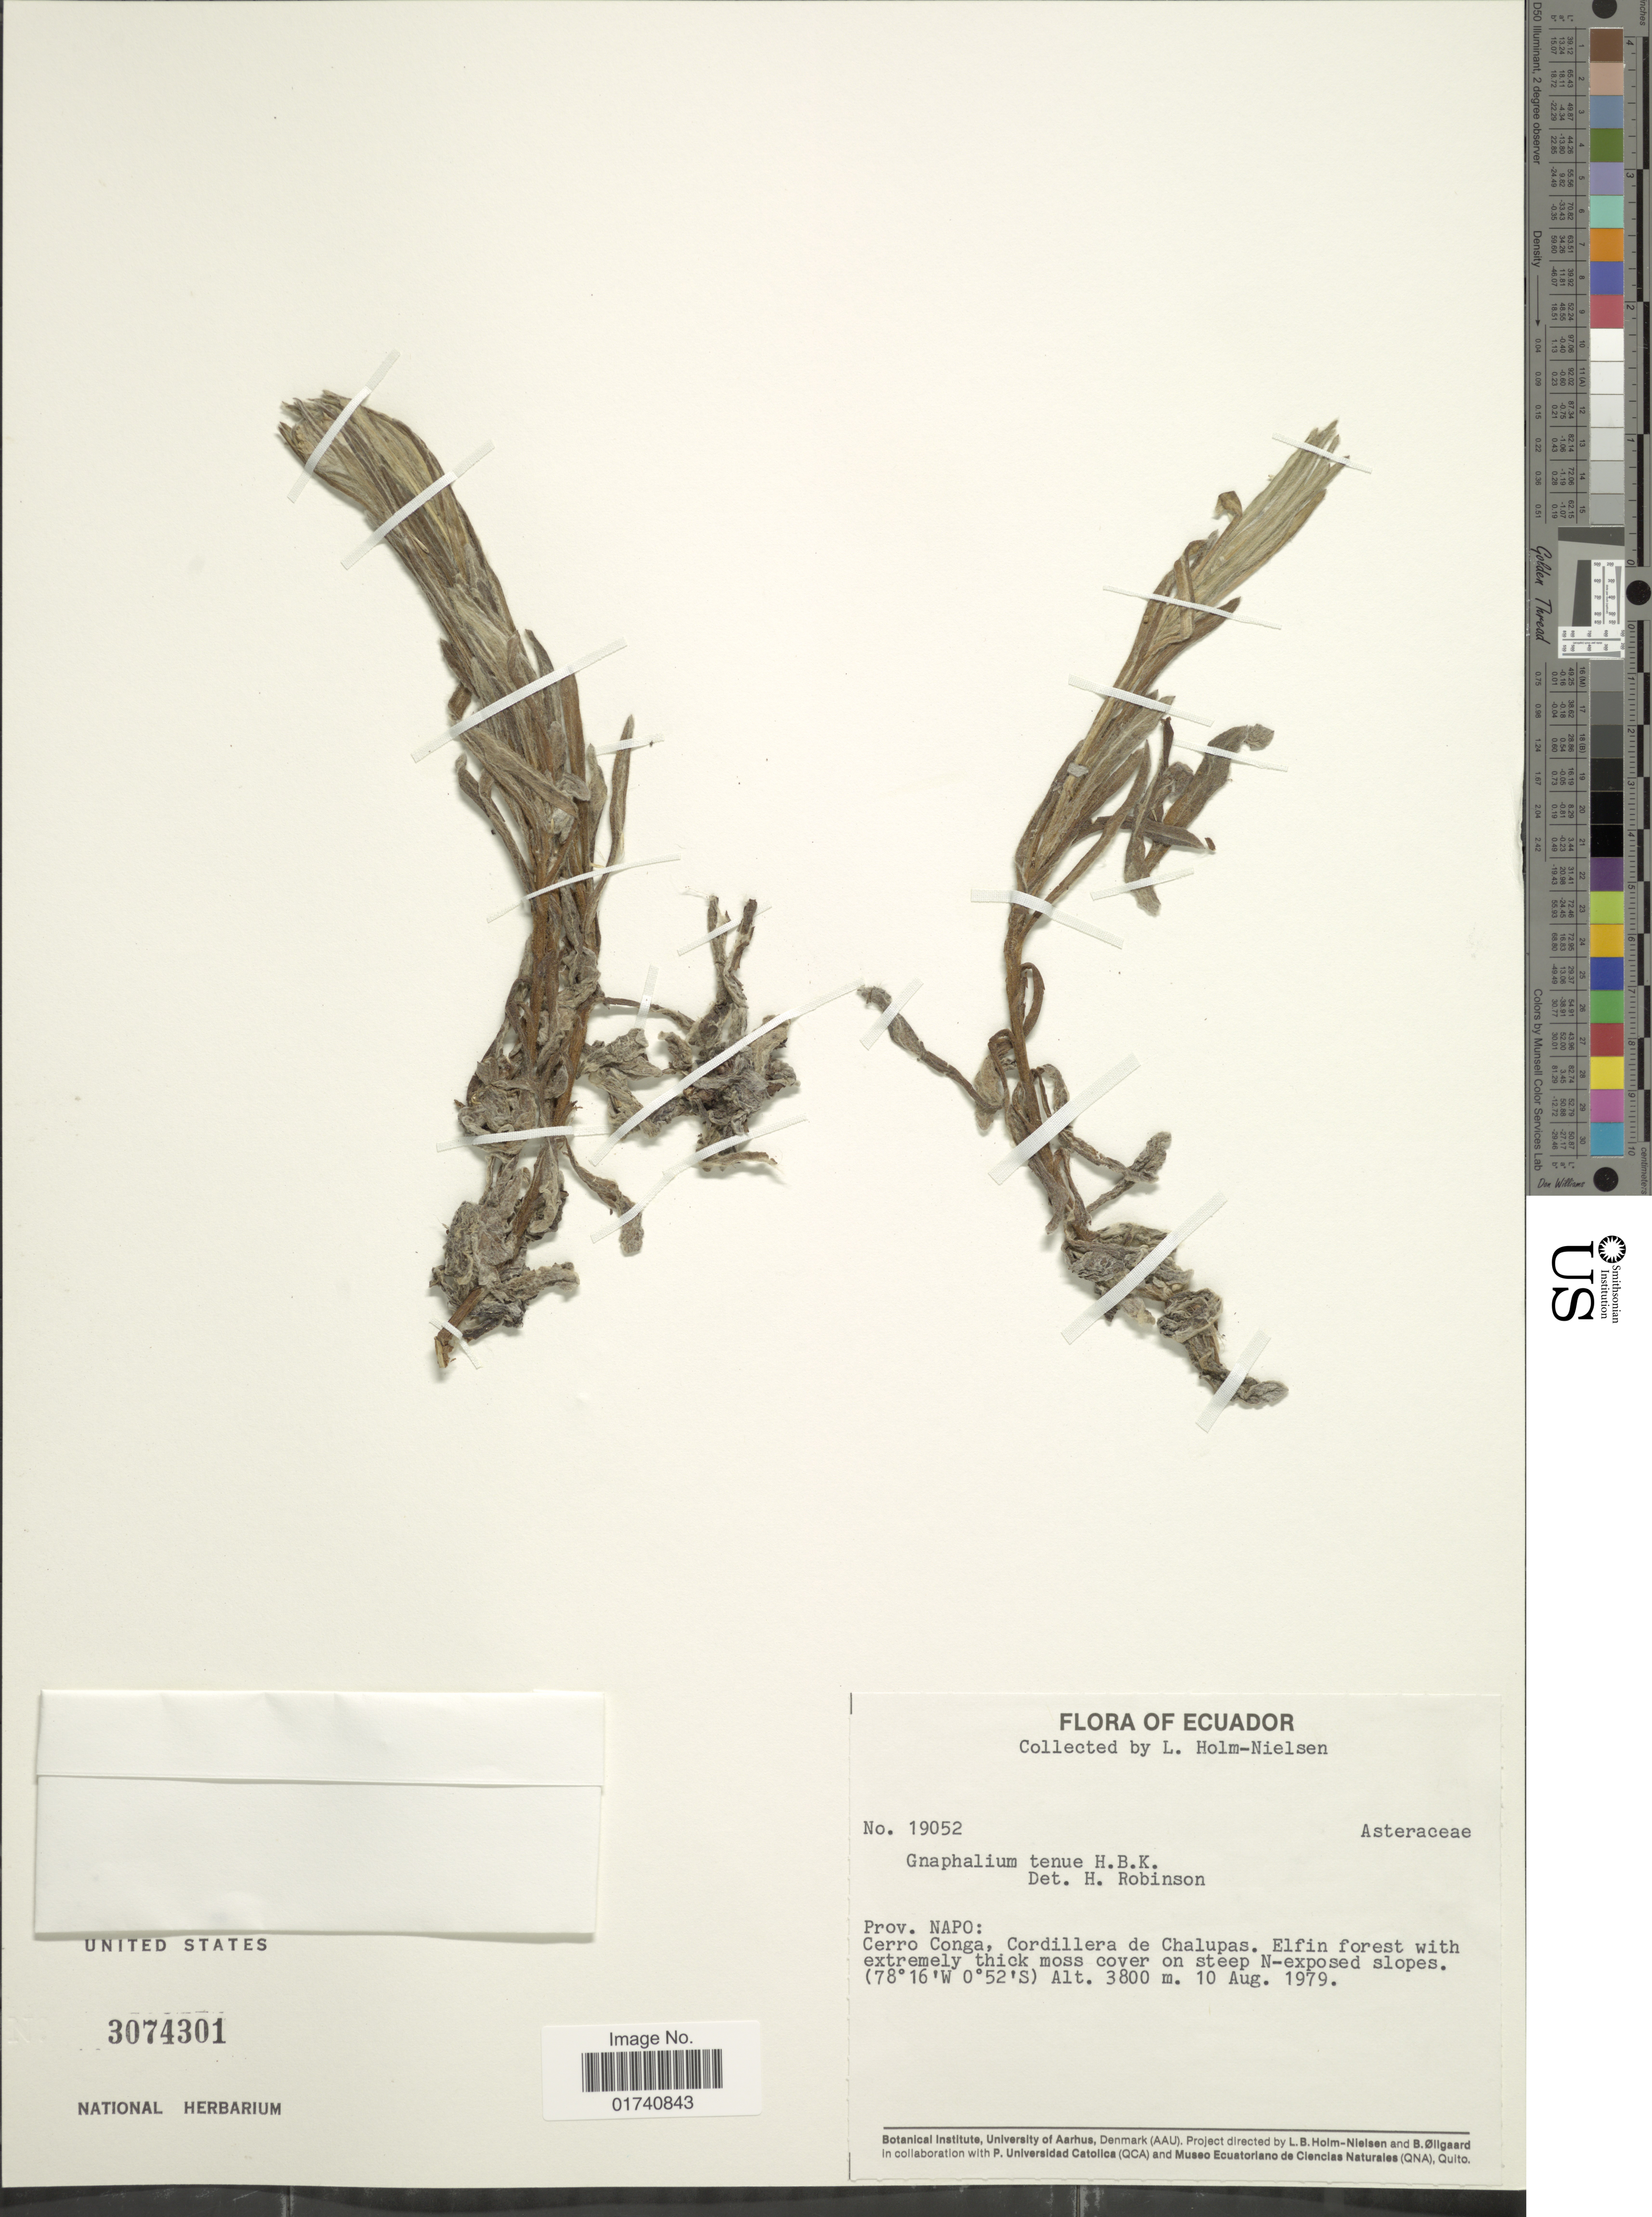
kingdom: Plantae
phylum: Tracheophyta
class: Magnoliopsida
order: Asterales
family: Asteraceae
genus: Pseudognaphalium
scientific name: Pseudognaphalium viscosum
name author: (Kunth) Anderb.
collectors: L. B. Holm-Nielsen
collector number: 19052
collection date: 1979-08-10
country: Ecuador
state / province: Napo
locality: Prov. Napo: Cerro Conga, Cordillera de Chalupas.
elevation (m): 3800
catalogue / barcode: US 3074301